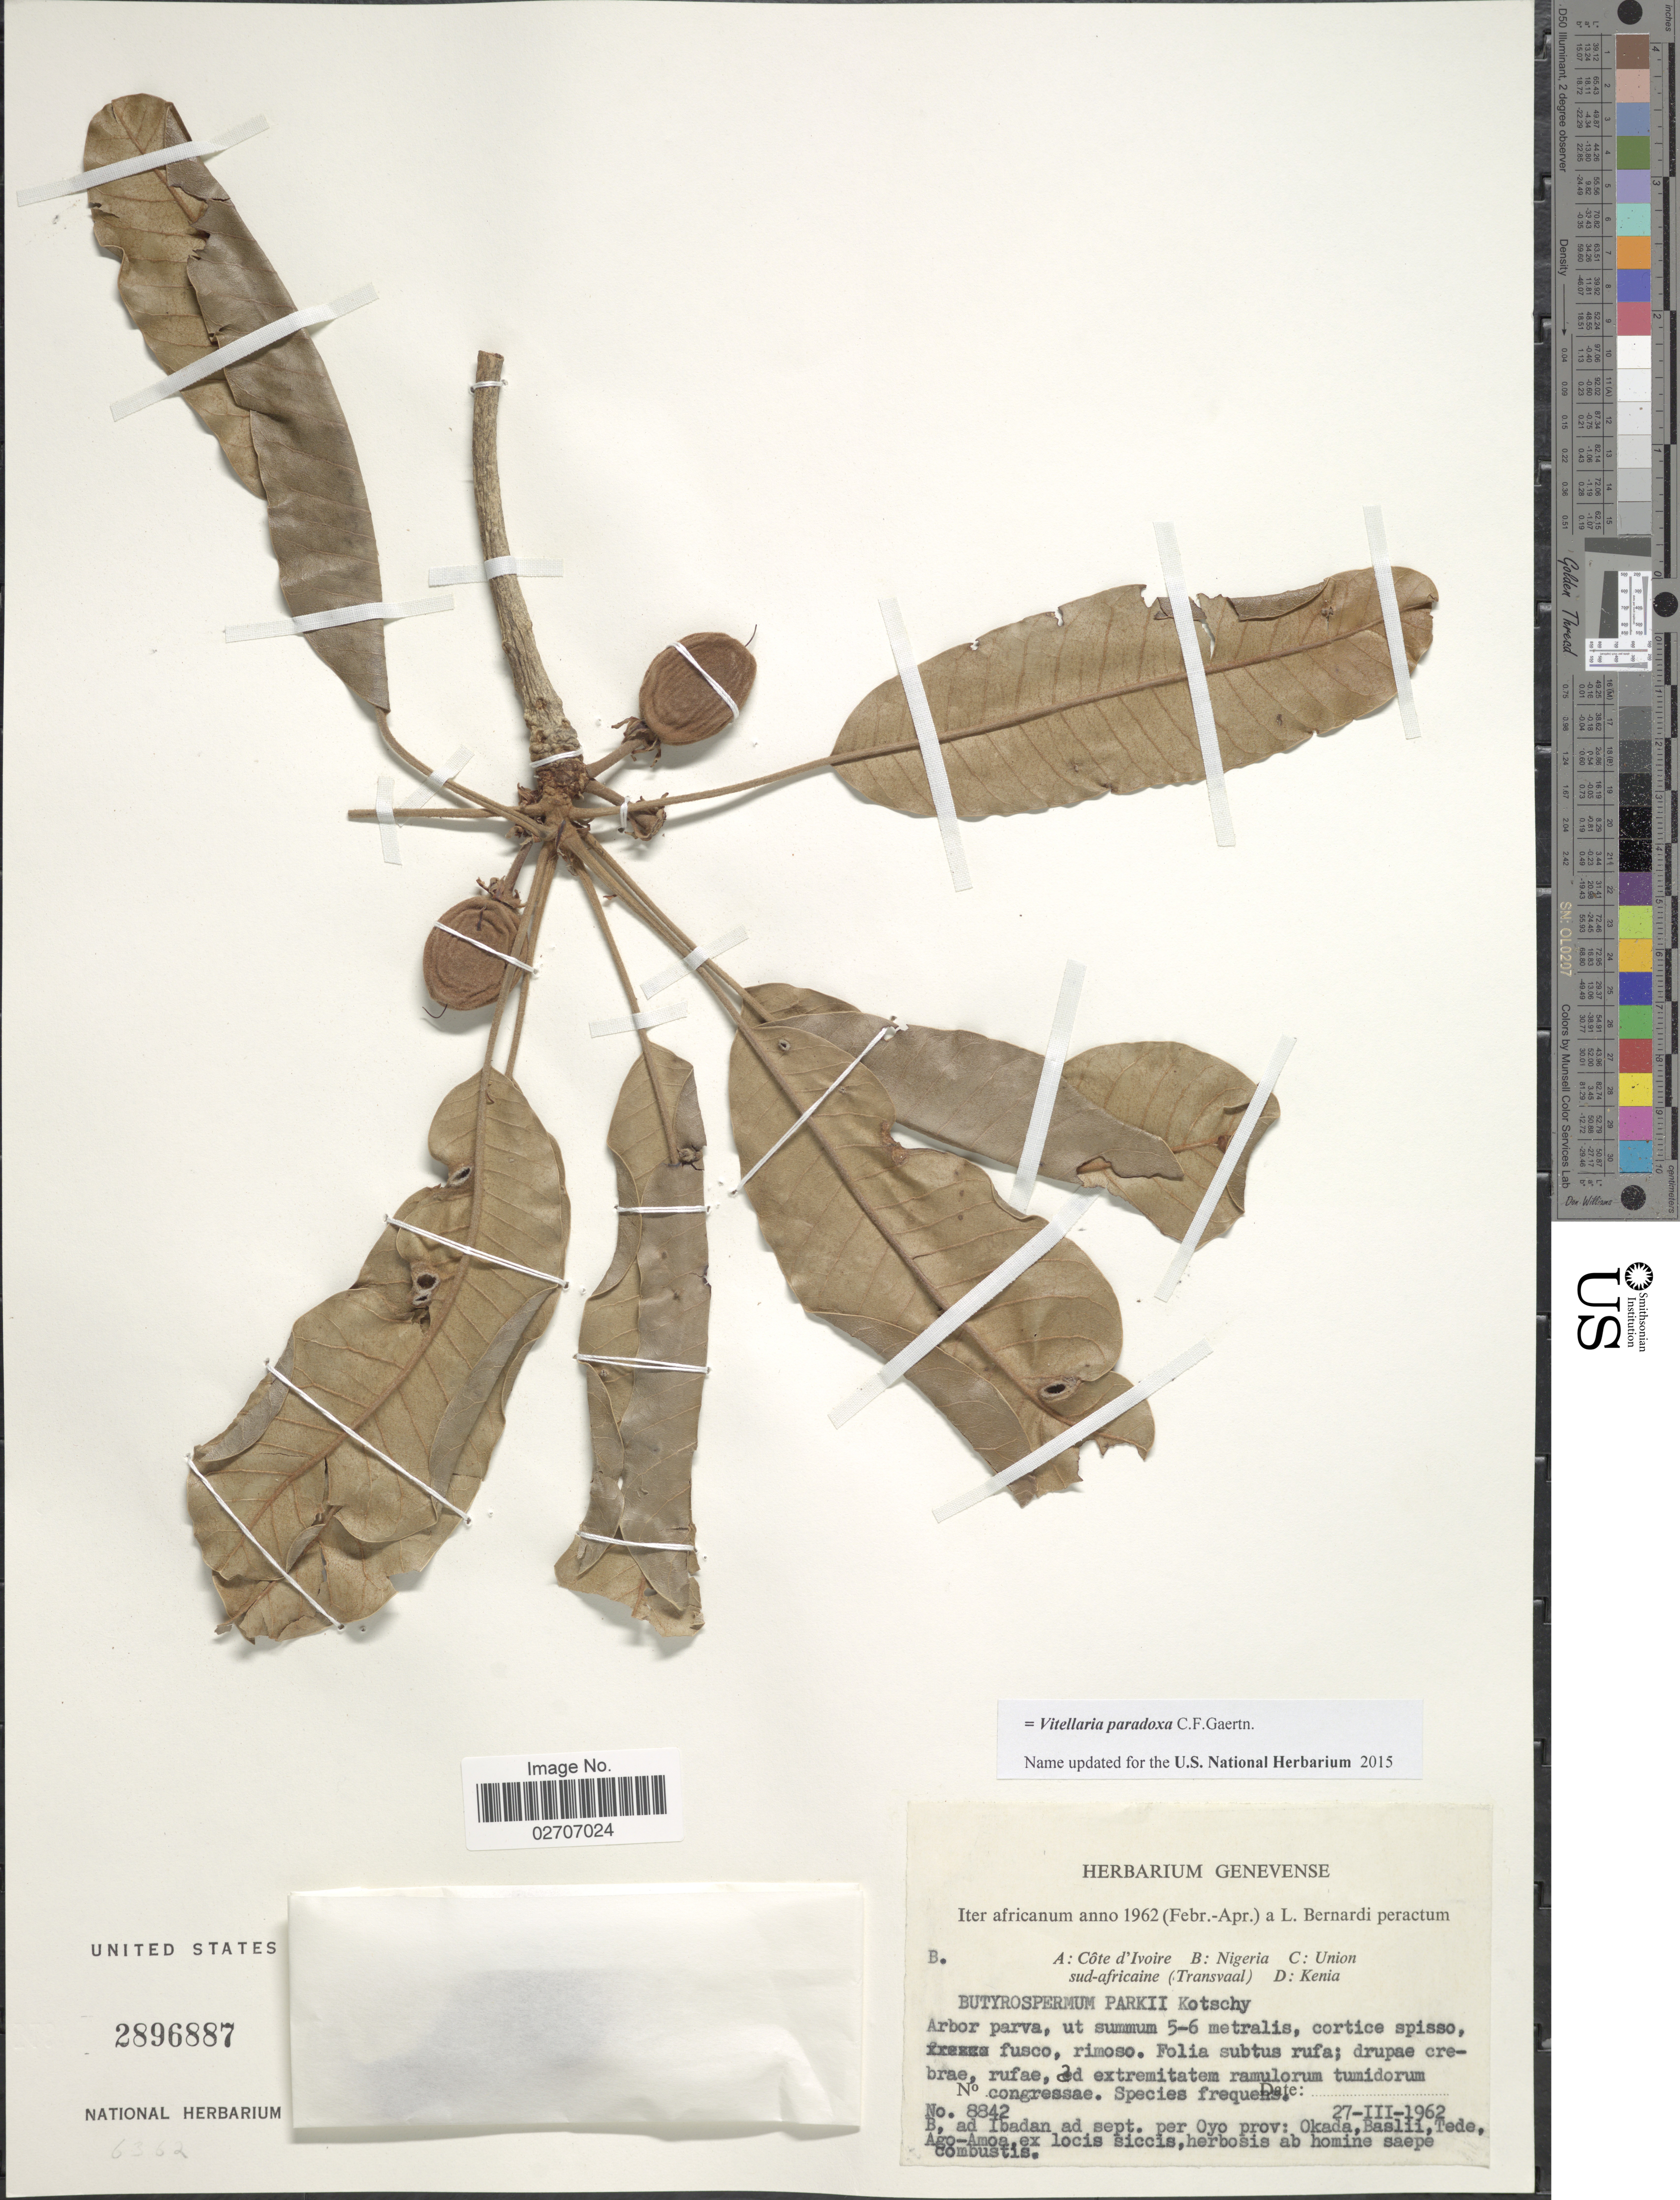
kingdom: Plantae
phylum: Tracheophyta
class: Magnoliopsida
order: Ericales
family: Sapotaceae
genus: Vitellaria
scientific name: Vitellaria parodoxa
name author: C.F. Gaertn.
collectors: L. Bernardi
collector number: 8842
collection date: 1962-03-27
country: Nigeria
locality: Ad Ibadan ad sept. per Oyo prov: Okada, Baslii, Tede, Ago-Amoa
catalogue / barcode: US 2896887